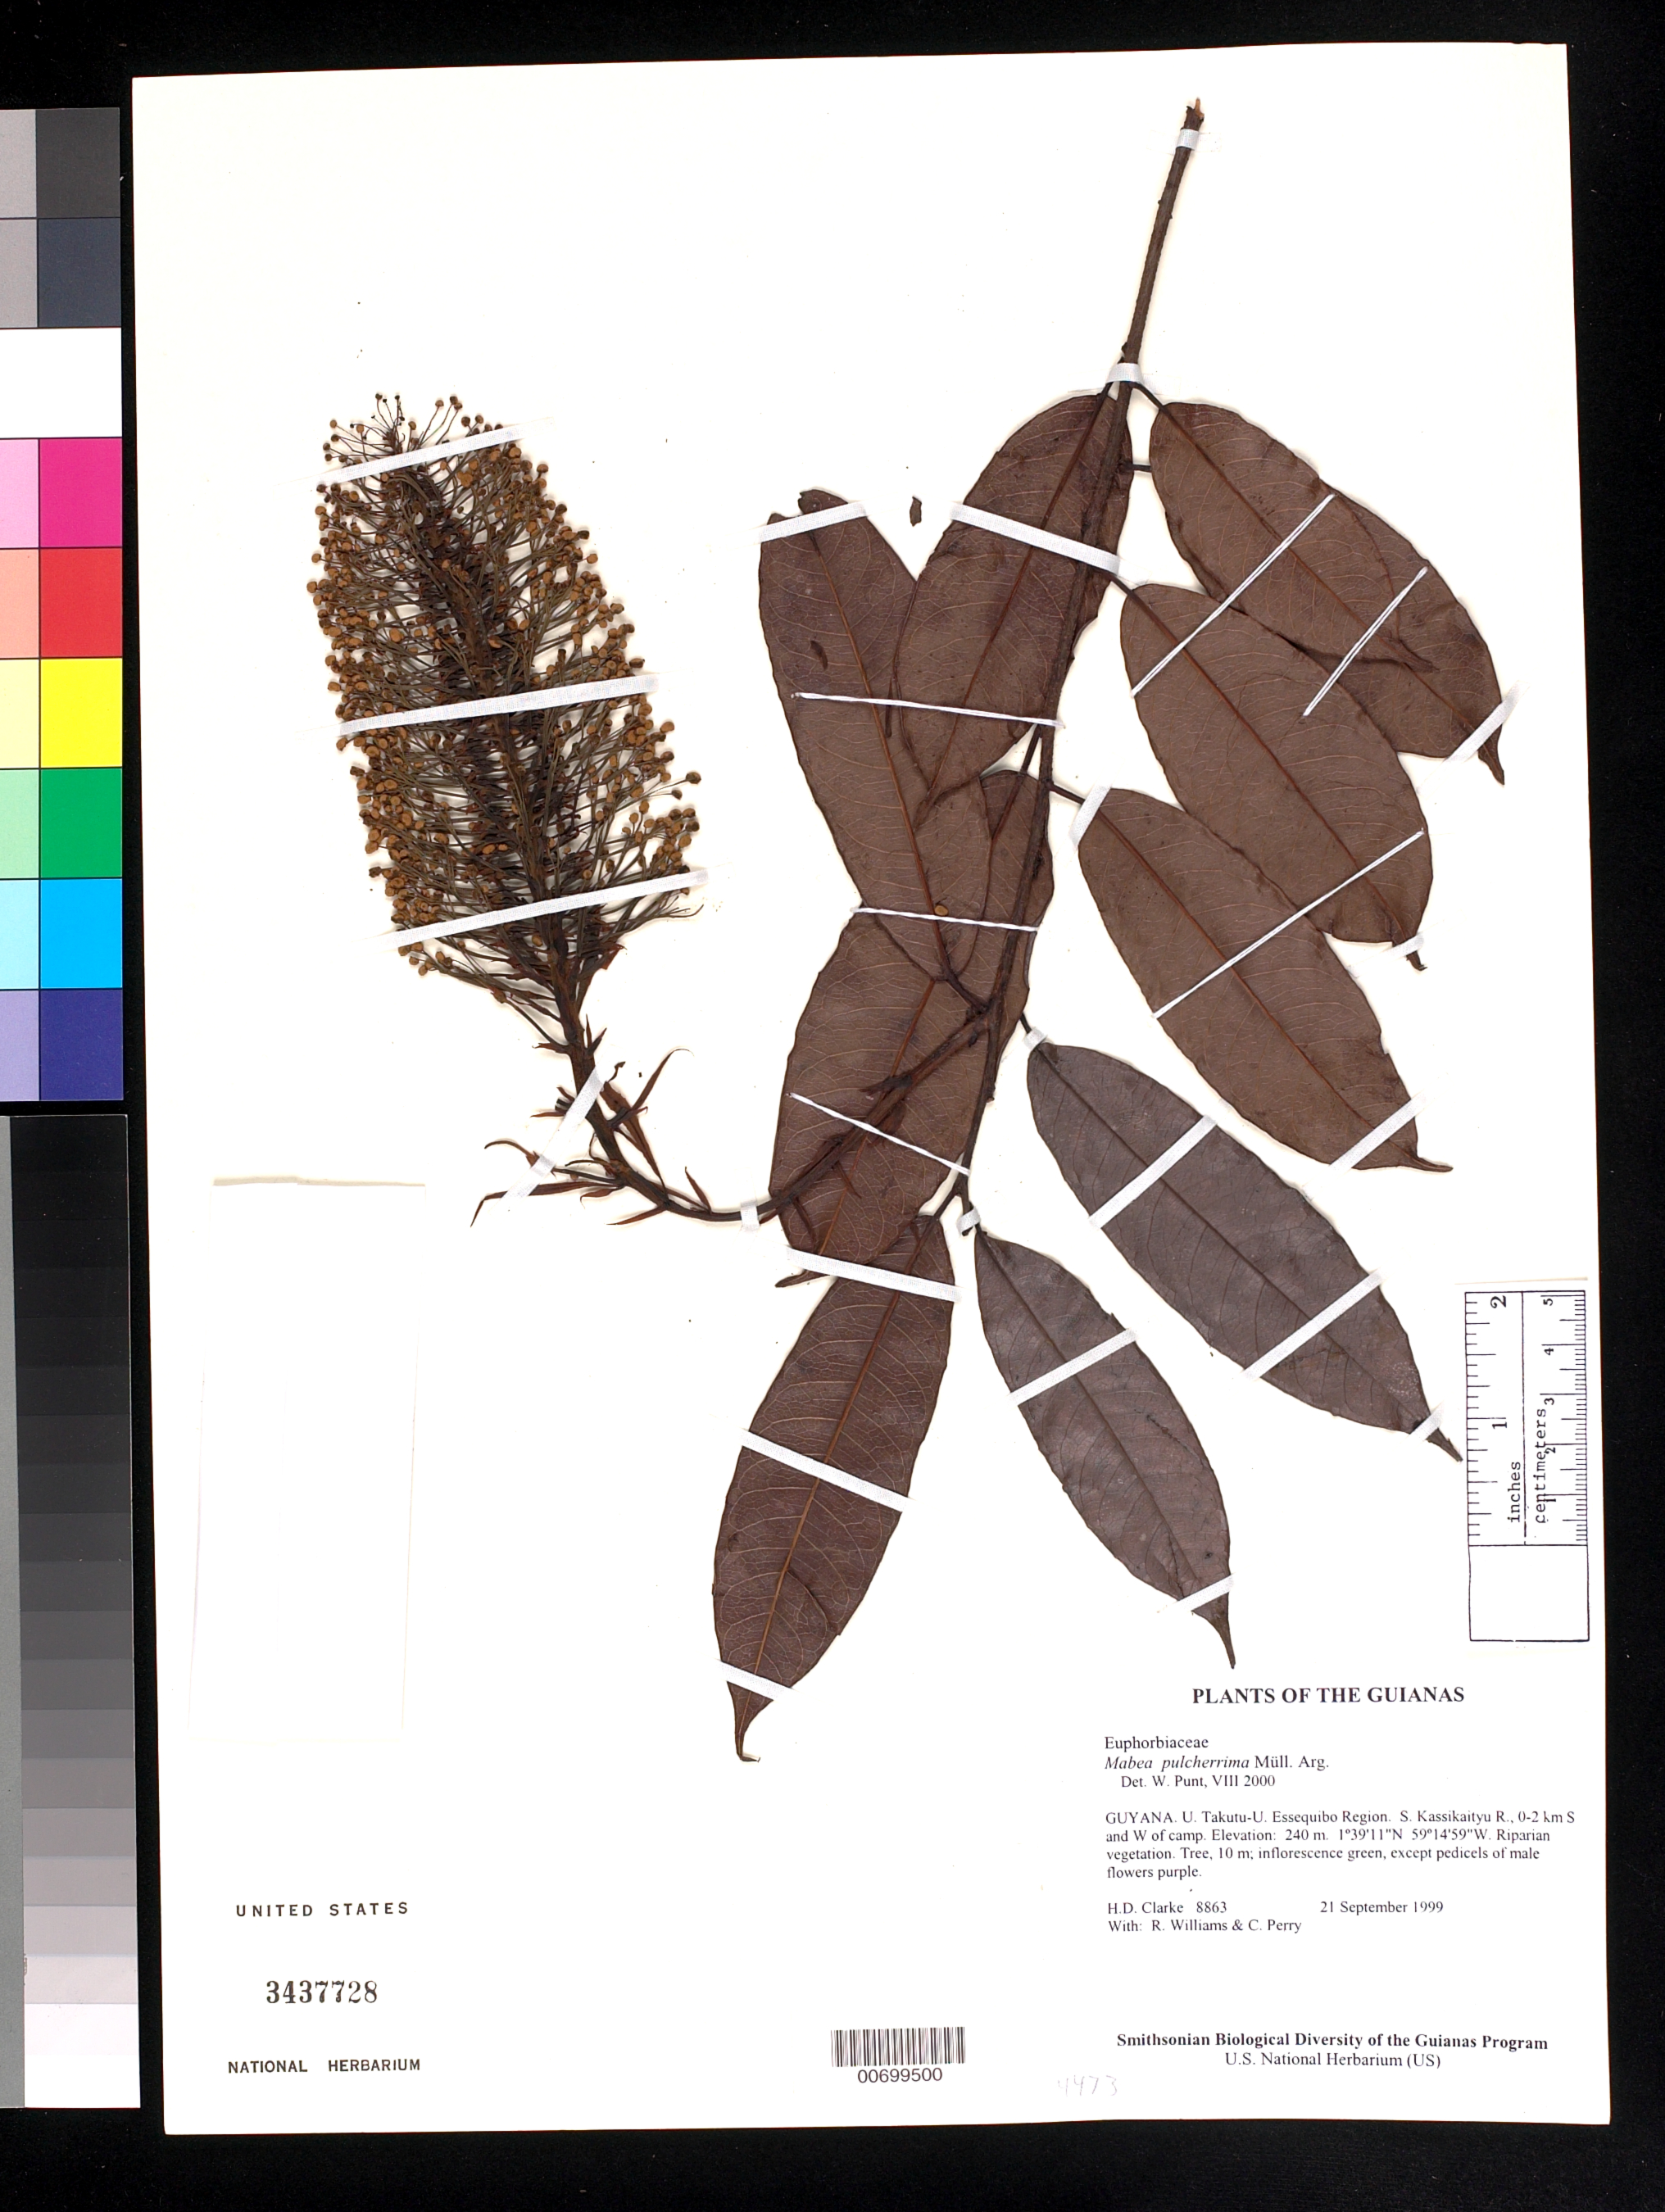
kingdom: Plantae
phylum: Tracheophyta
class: Magnoliopsida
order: Asterales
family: Asteraceae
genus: Tagetes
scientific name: Tagetes patula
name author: L.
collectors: E. D. Merrill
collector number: Sp. Blancoan. 0069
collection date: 1914-10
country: Philippines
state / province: National Capital Region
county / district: Manila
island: Luzon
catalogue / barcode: US 903736